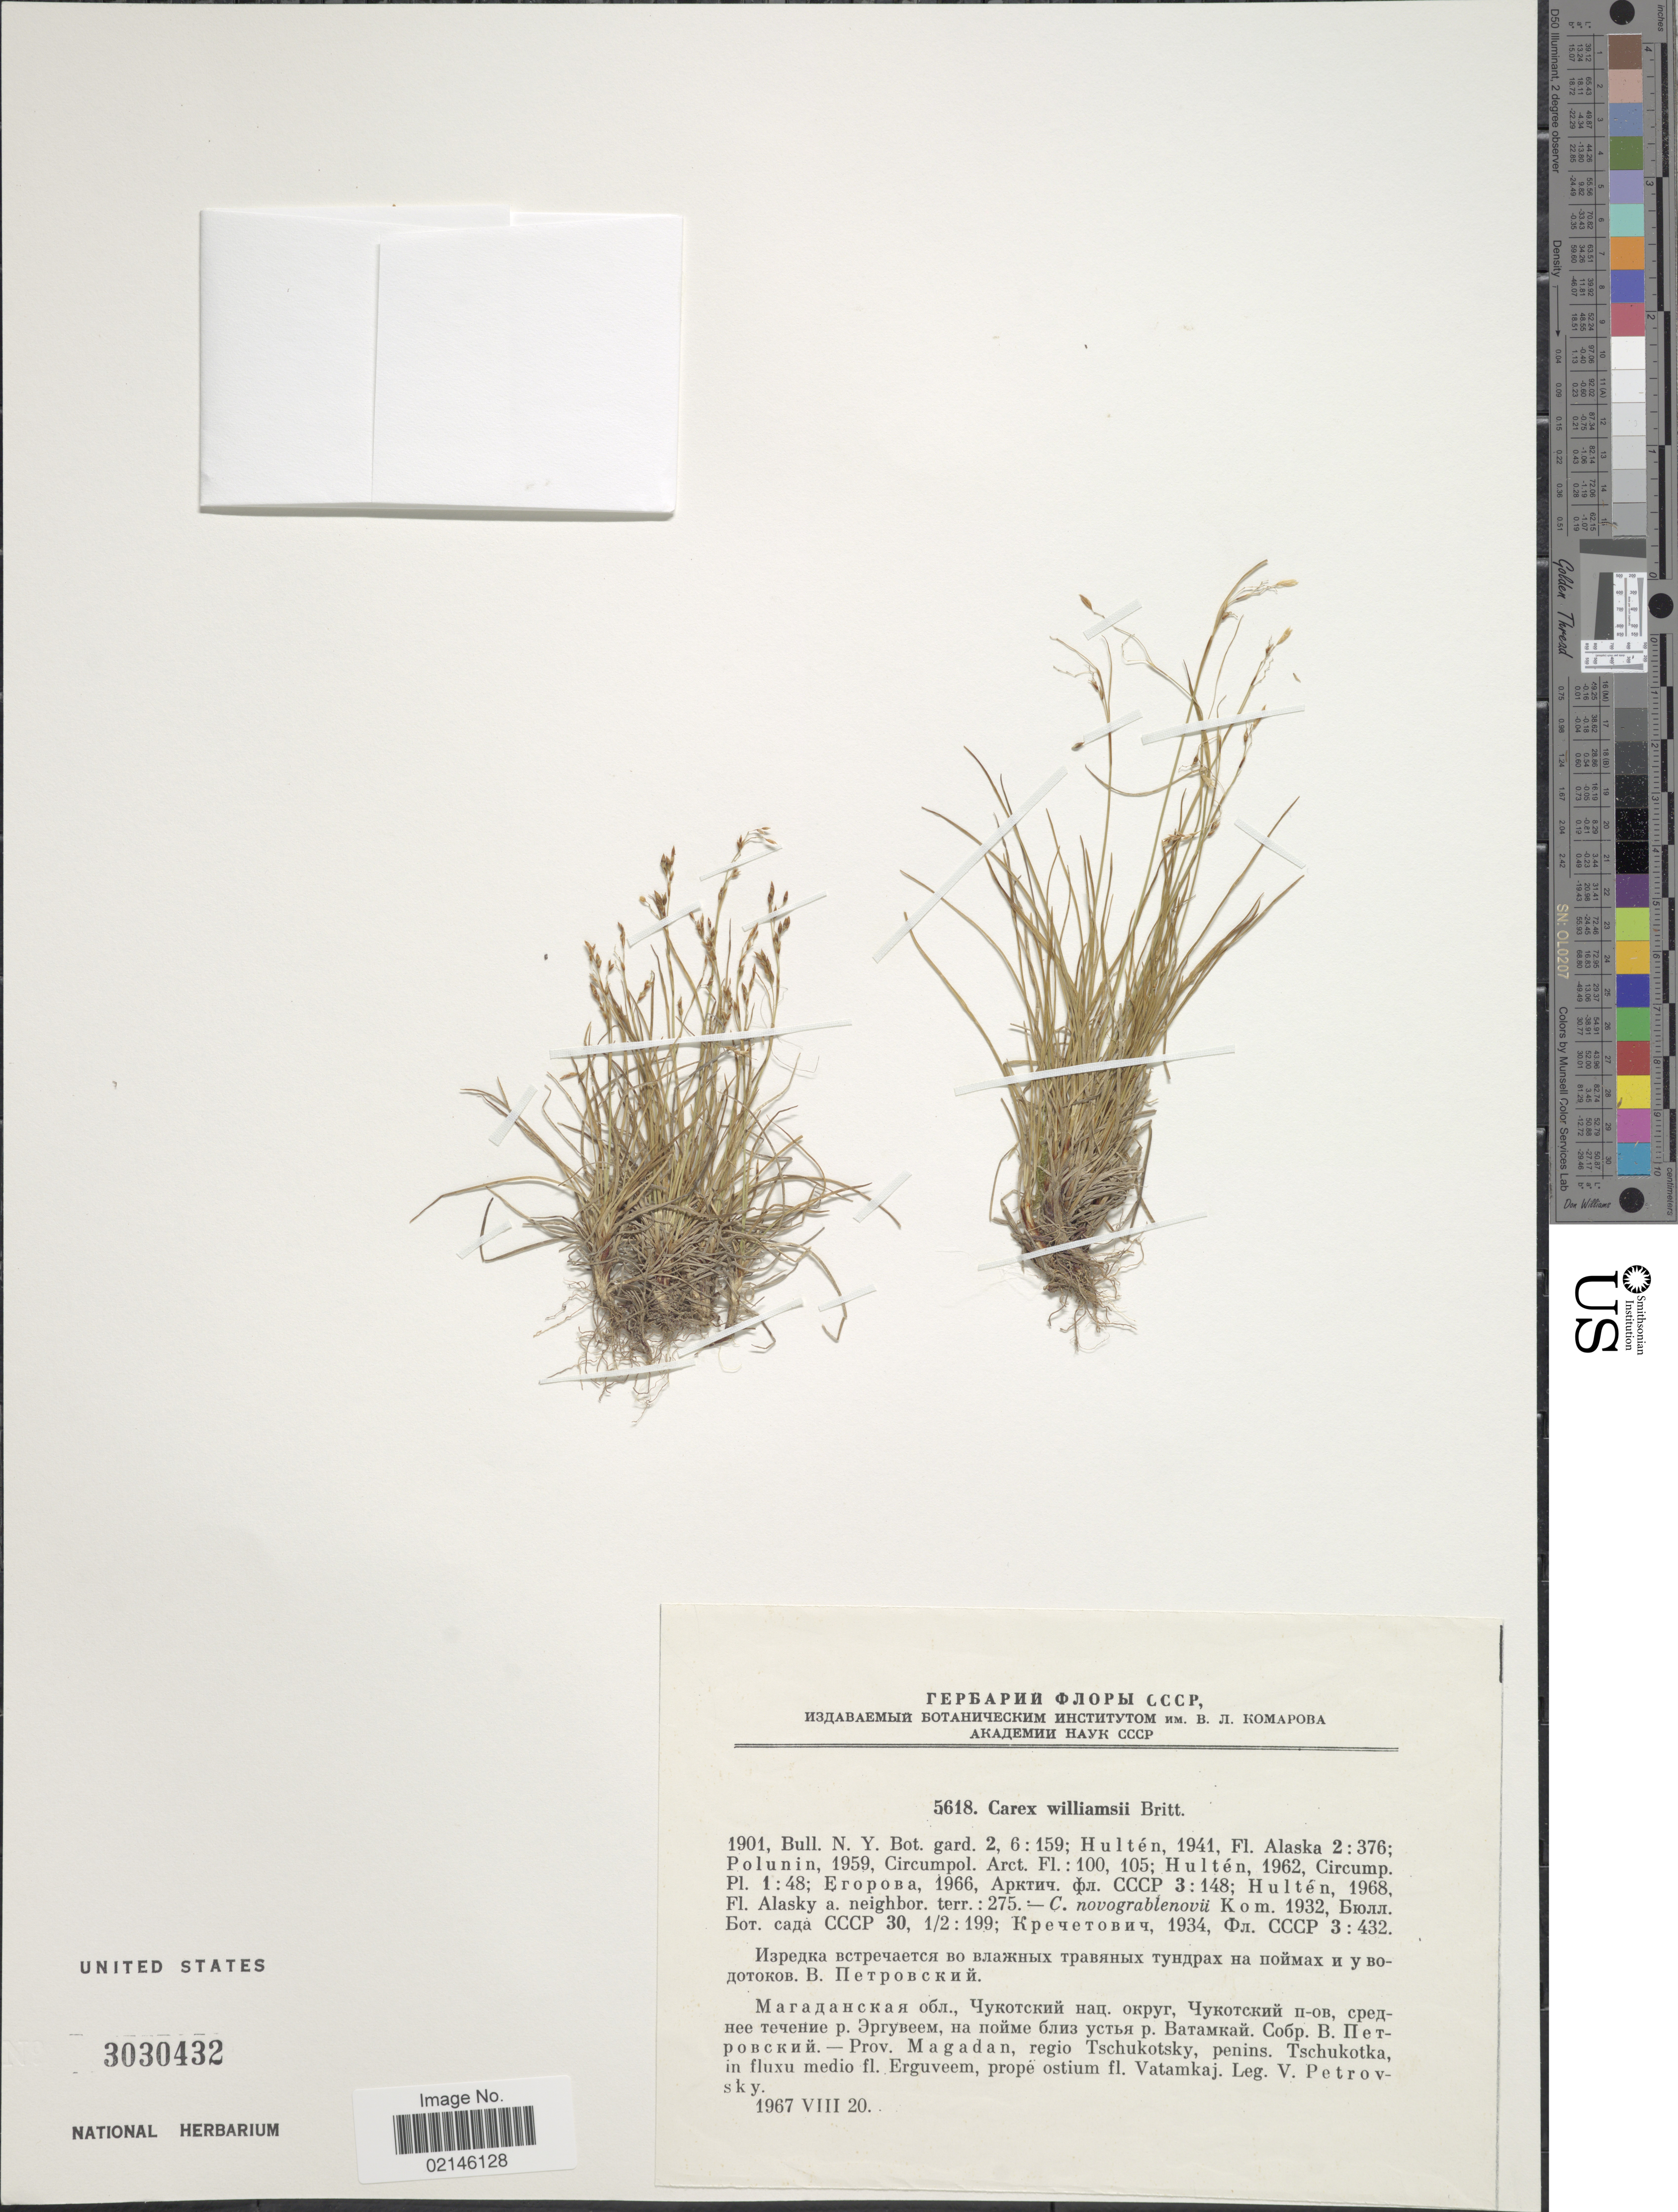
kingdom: Plantae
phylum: Tracheophyta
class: Liliopsida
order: Poales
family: Cyperaceae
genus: Carex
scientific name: Carex williamsii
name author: Britton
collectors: V. Petrovsky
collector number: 5618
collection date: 1967-08-20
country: Russian Federation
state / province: Magadan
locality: Regio Tschukotsky, penins. Tschukotka, in fluxu medio fl. Erguveem, prope ostium fl. Vatamkaj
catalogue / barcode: US 3030432